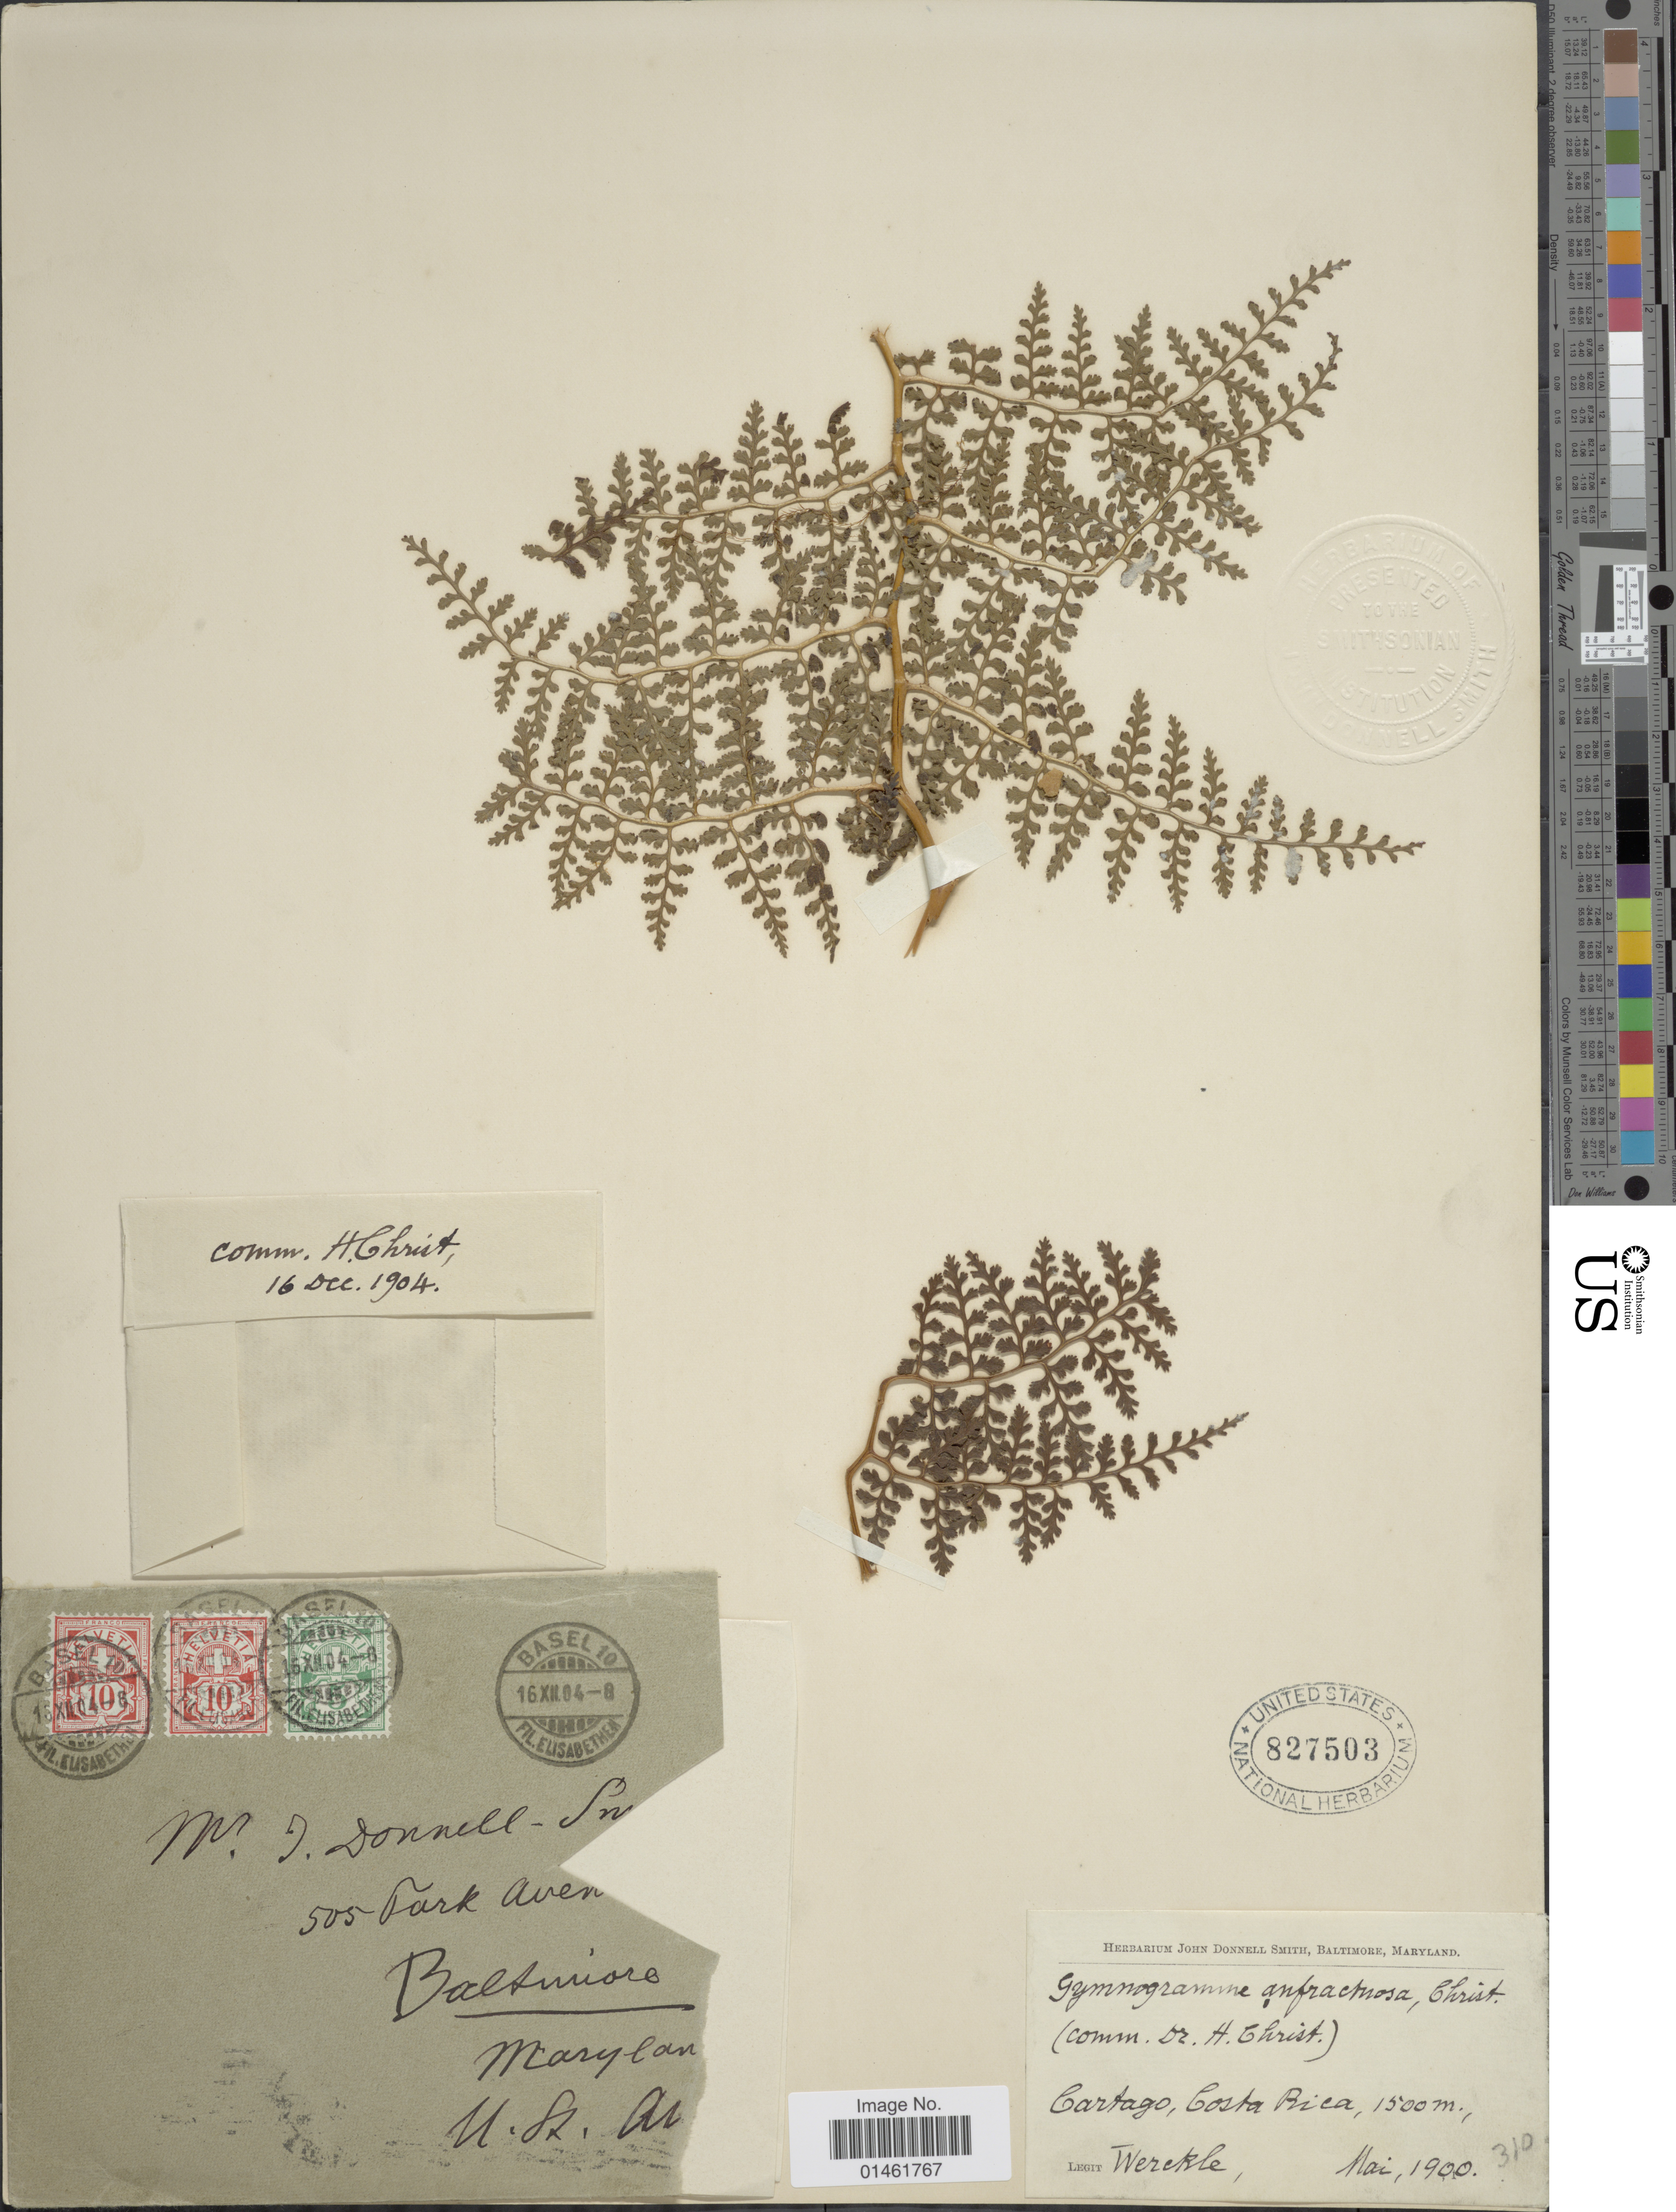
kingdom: Plantae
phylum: Tracheophyta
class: Polypodiopsida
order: Polypodiales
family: Dennstaedtiaceae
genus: Paesia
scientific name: Paesia anfractuosa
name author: (Christ) C. Chr.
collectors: Wercklé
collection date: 1900-05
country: Costa Rica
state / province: Cartago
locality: Cartago, Costa Rica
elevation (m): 1500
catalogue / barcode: US 827503